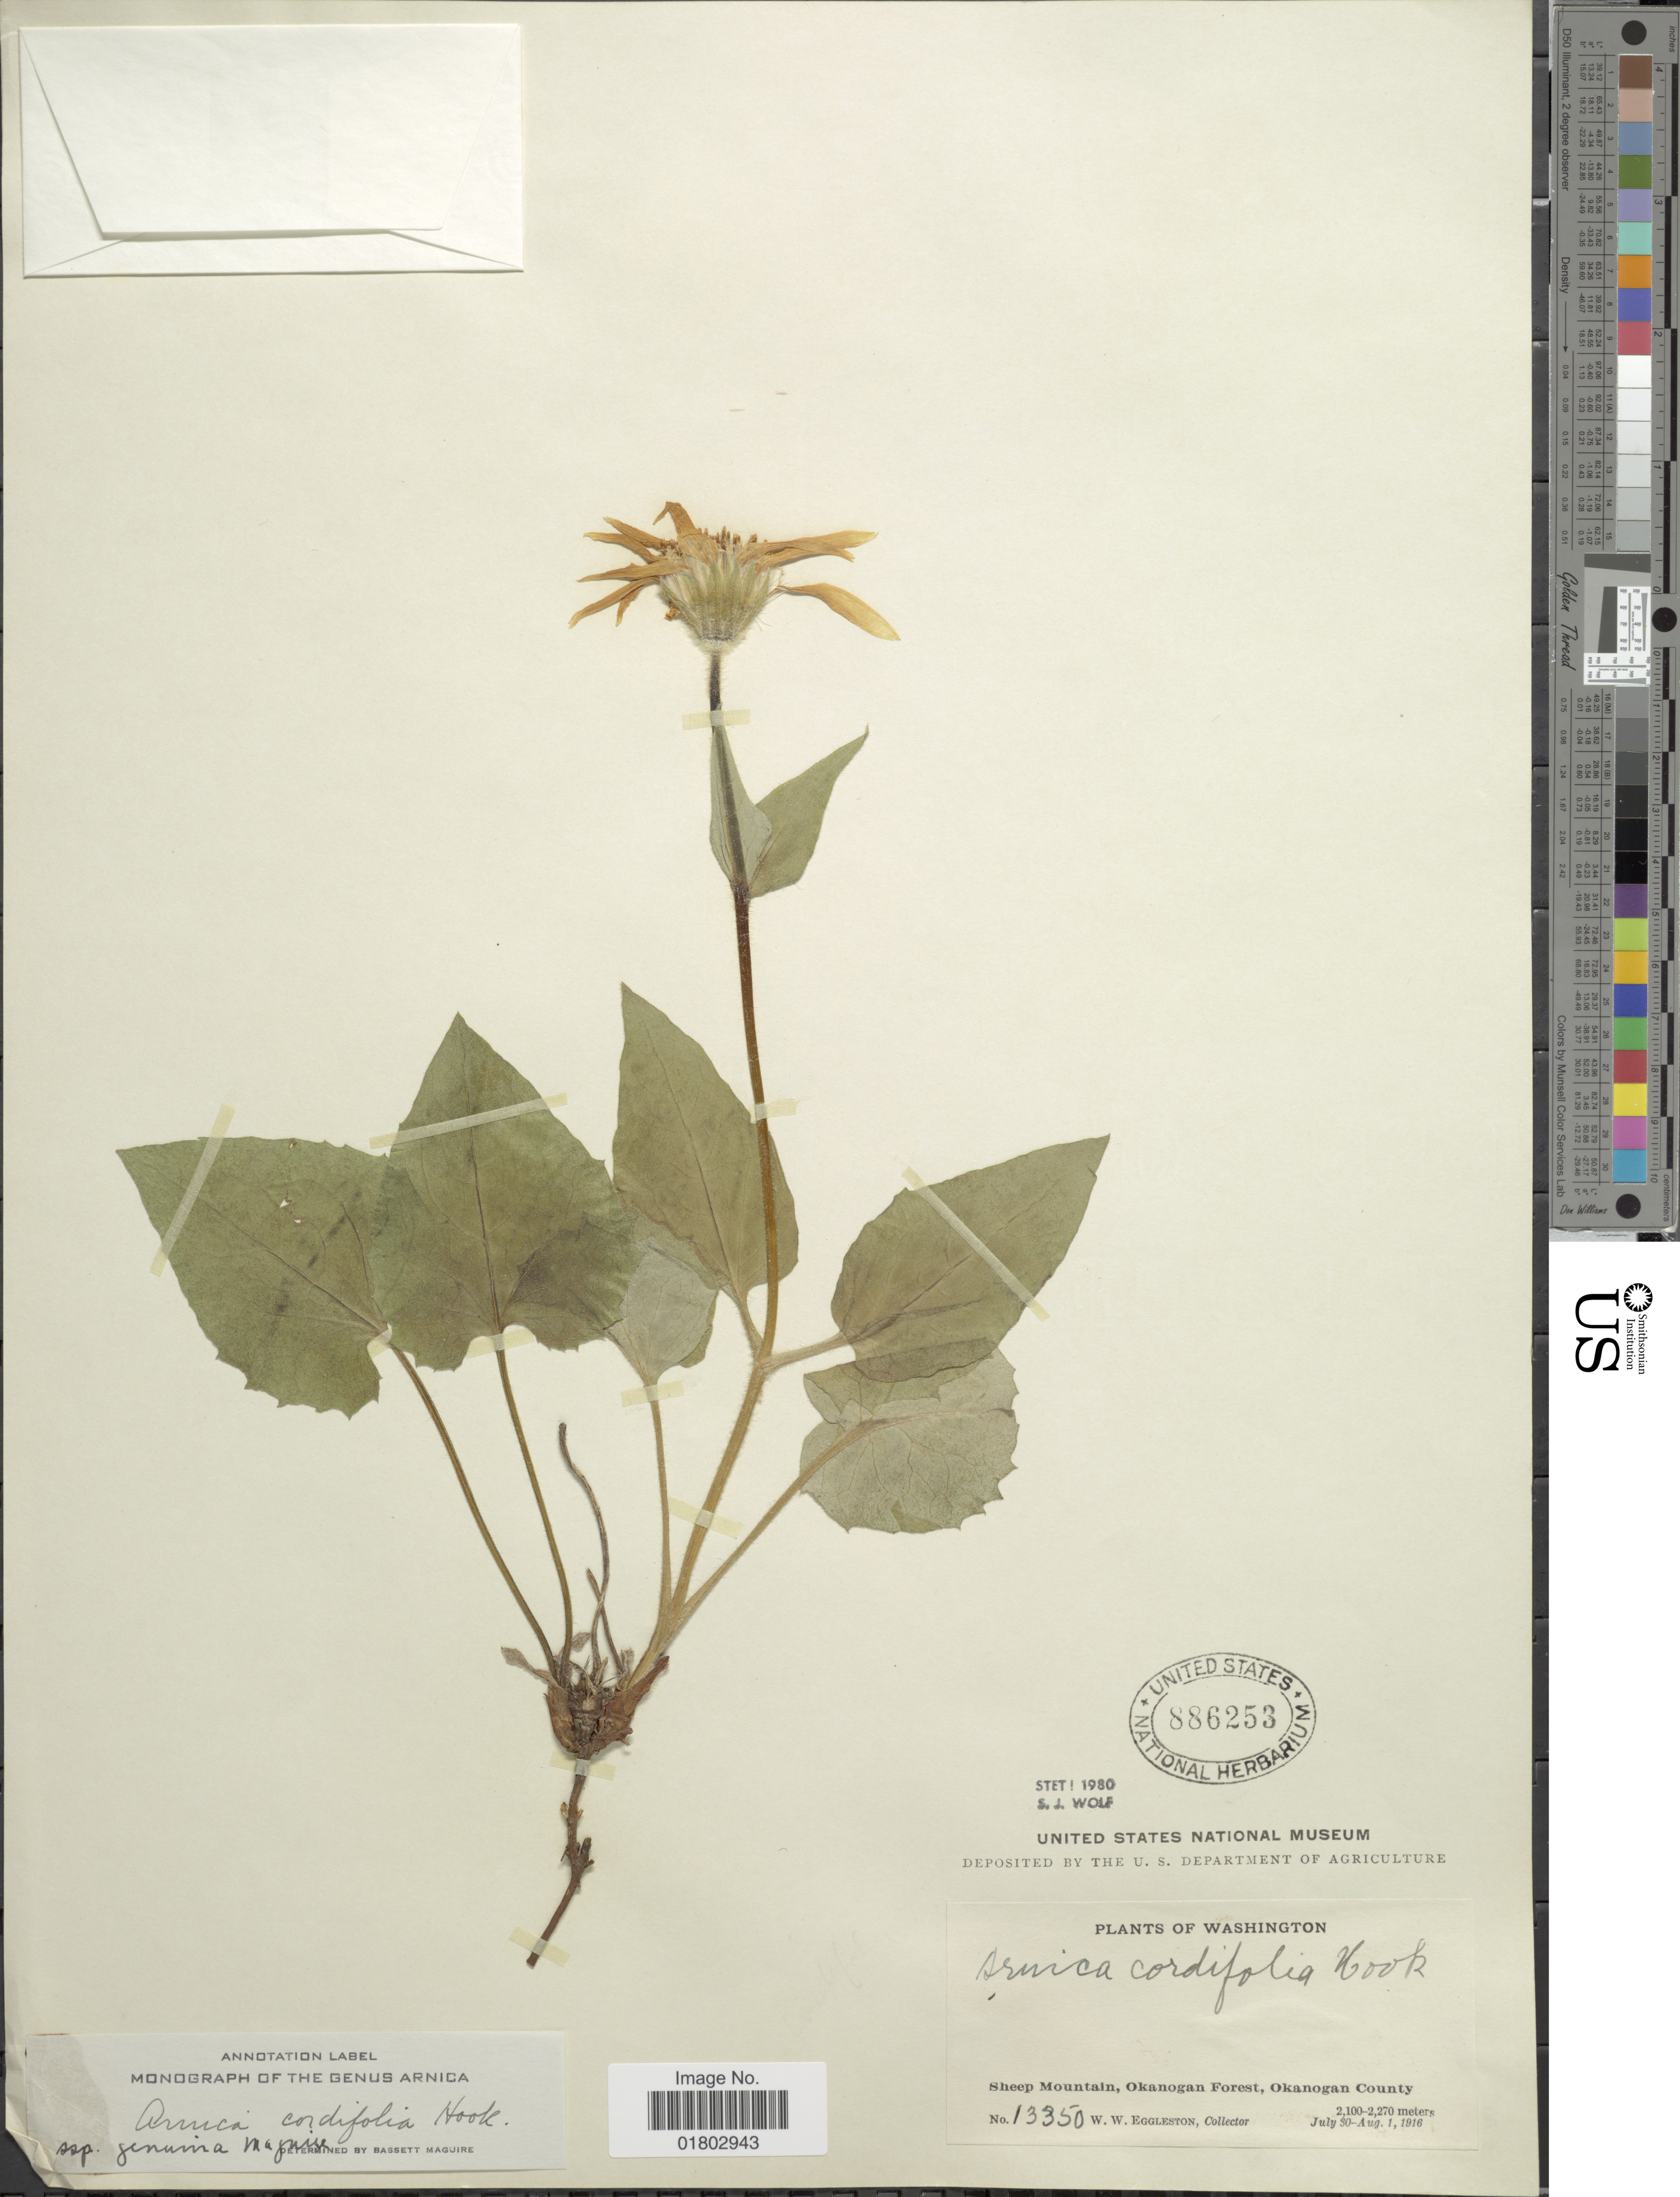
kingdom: Plantae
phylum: Tracheophyta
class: Magnoliopsida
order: Asterales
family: Asteraceae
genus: Arnica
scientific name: Arnica cordifolia subsp. genuina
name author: Maguire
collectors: W. W. Eggleston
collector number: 13350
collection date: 1916-07-30/1916-08-01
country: United States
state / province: Washington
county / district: Okanogan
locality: Sheep Mountain, Okanogan Forest, Okanogan County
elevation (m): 2100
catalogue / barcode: US 886253